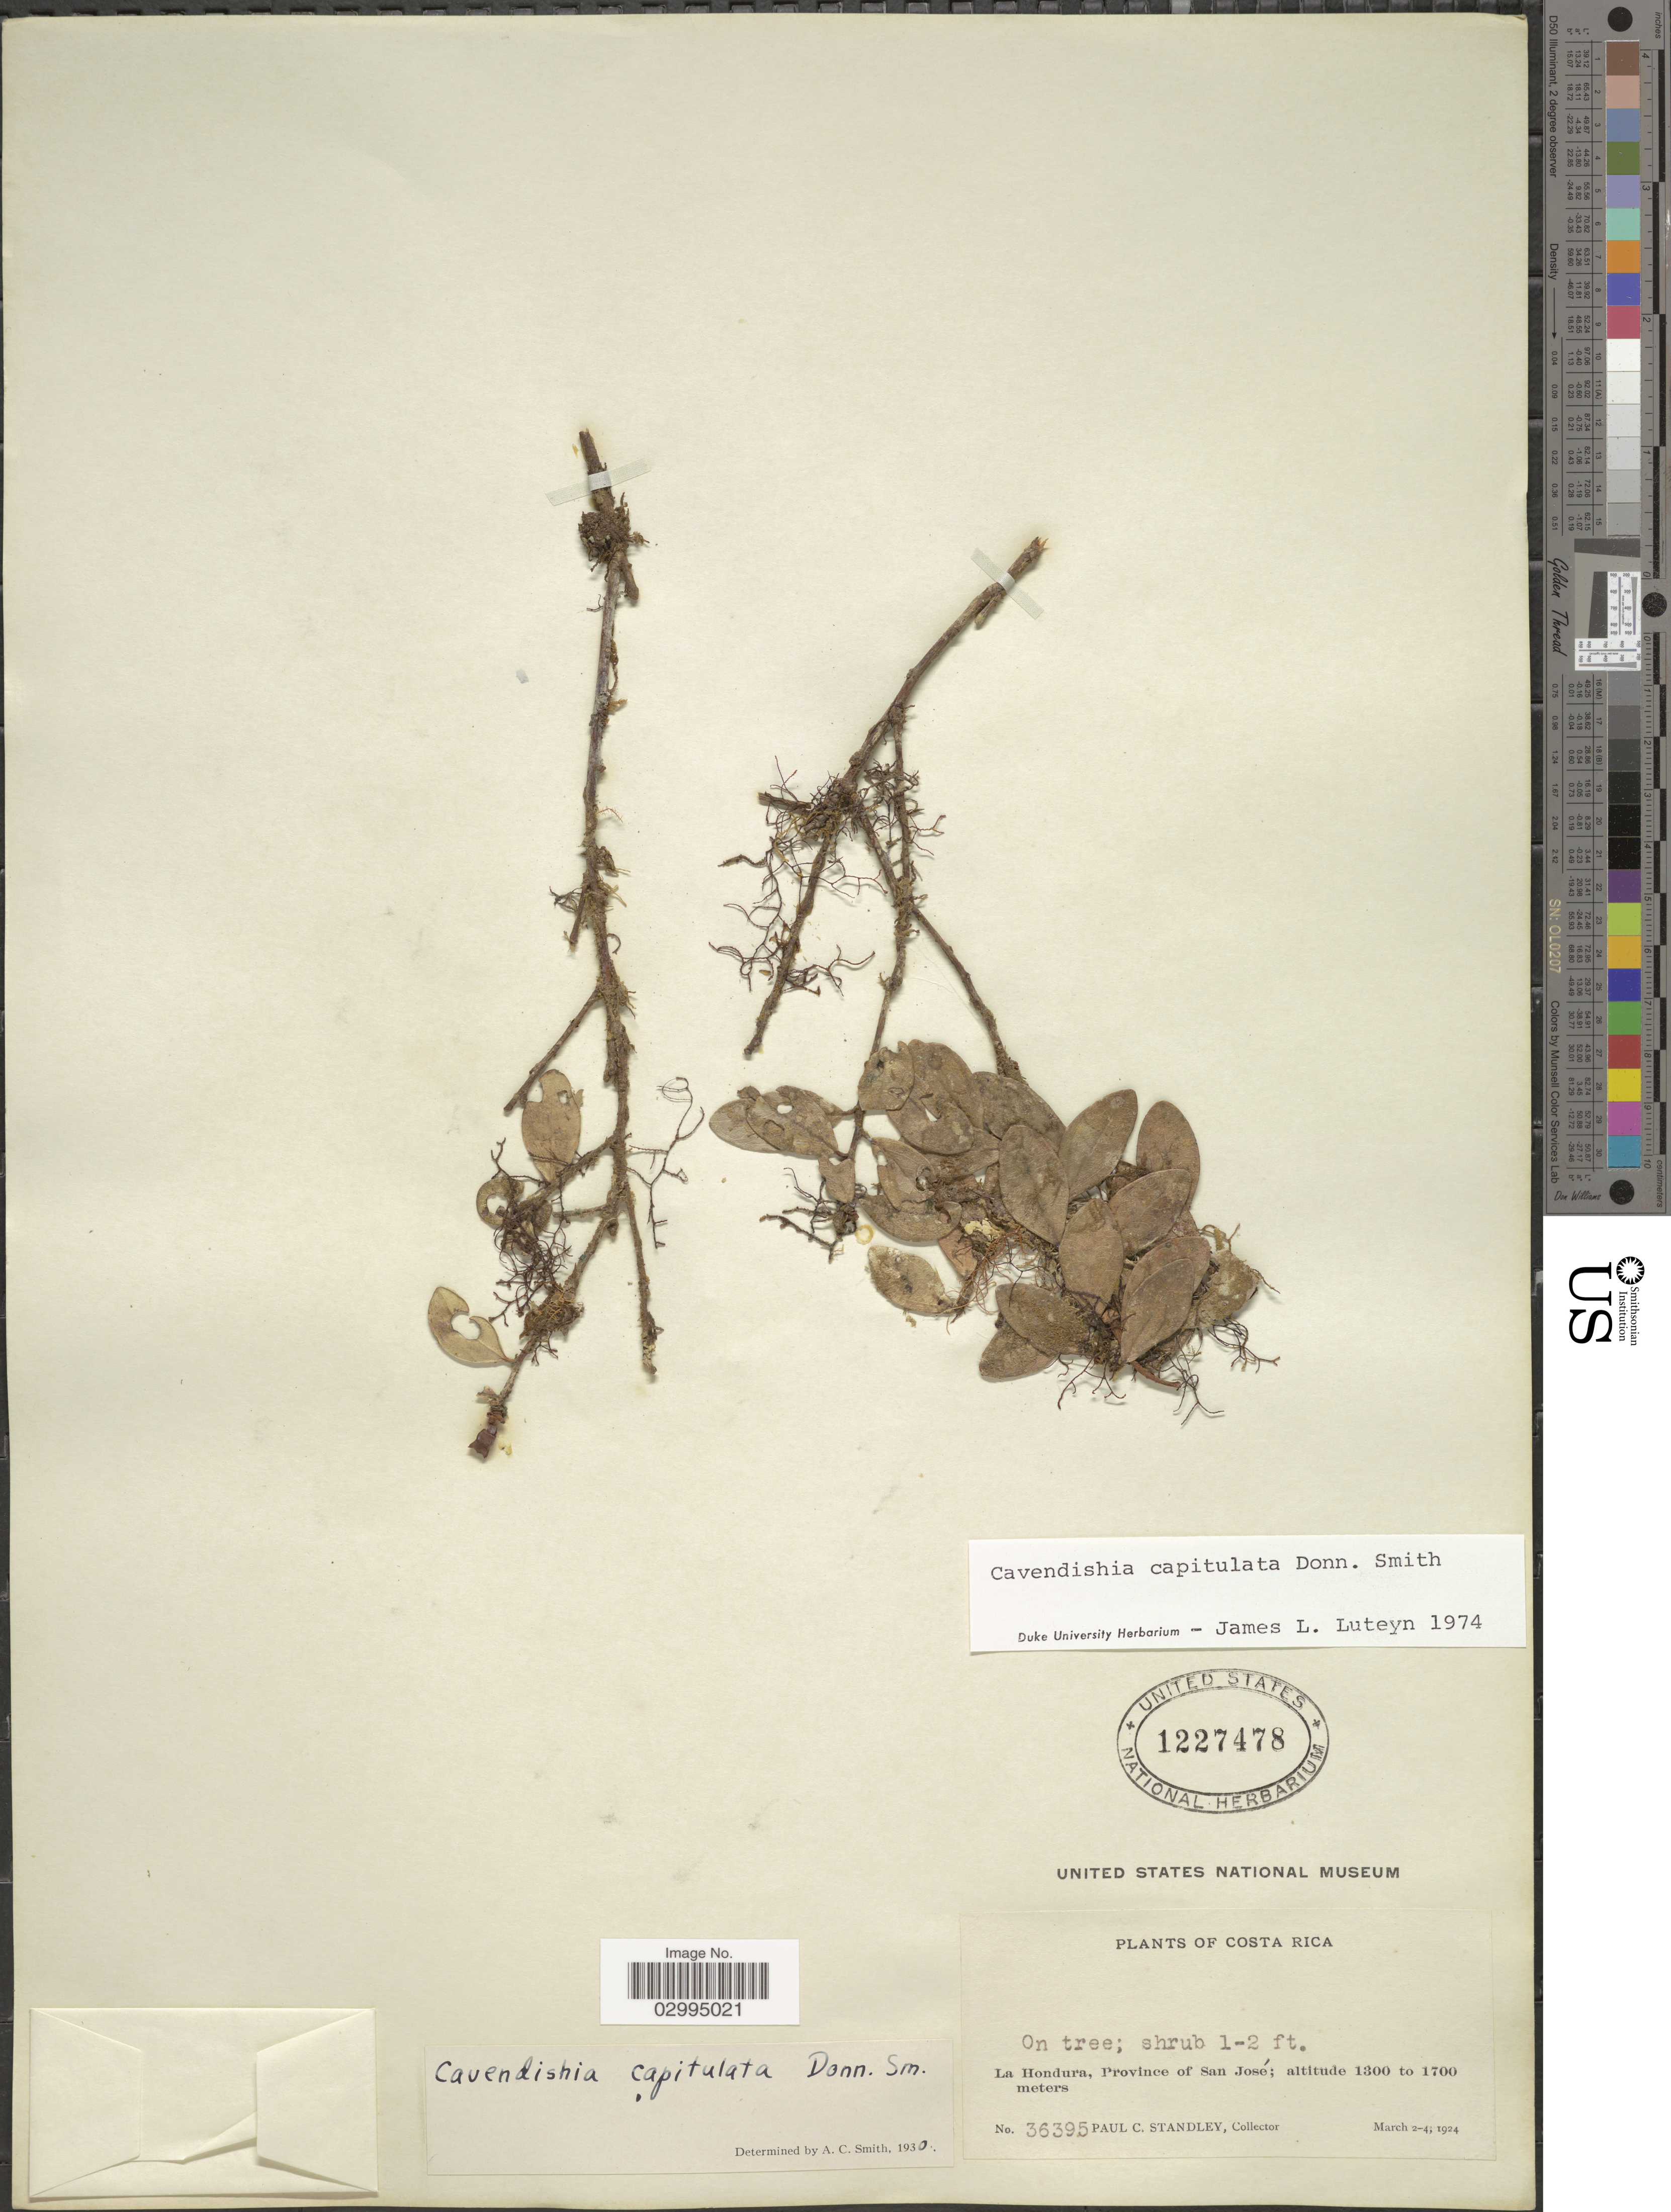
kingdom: Plantae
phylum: Tracheophyta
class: Magnoliopsida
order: Ericales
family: Ericaceae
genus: Cavendishia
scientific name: Cavendishia capitulata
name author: Donn. Sm.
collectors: P. C. Standley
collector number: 36395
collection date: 1924-03-02/1924-03-04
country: Costa Rica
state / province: San José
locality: La Hondura, Province of San José.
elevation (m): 1300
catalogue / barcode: US 1227478